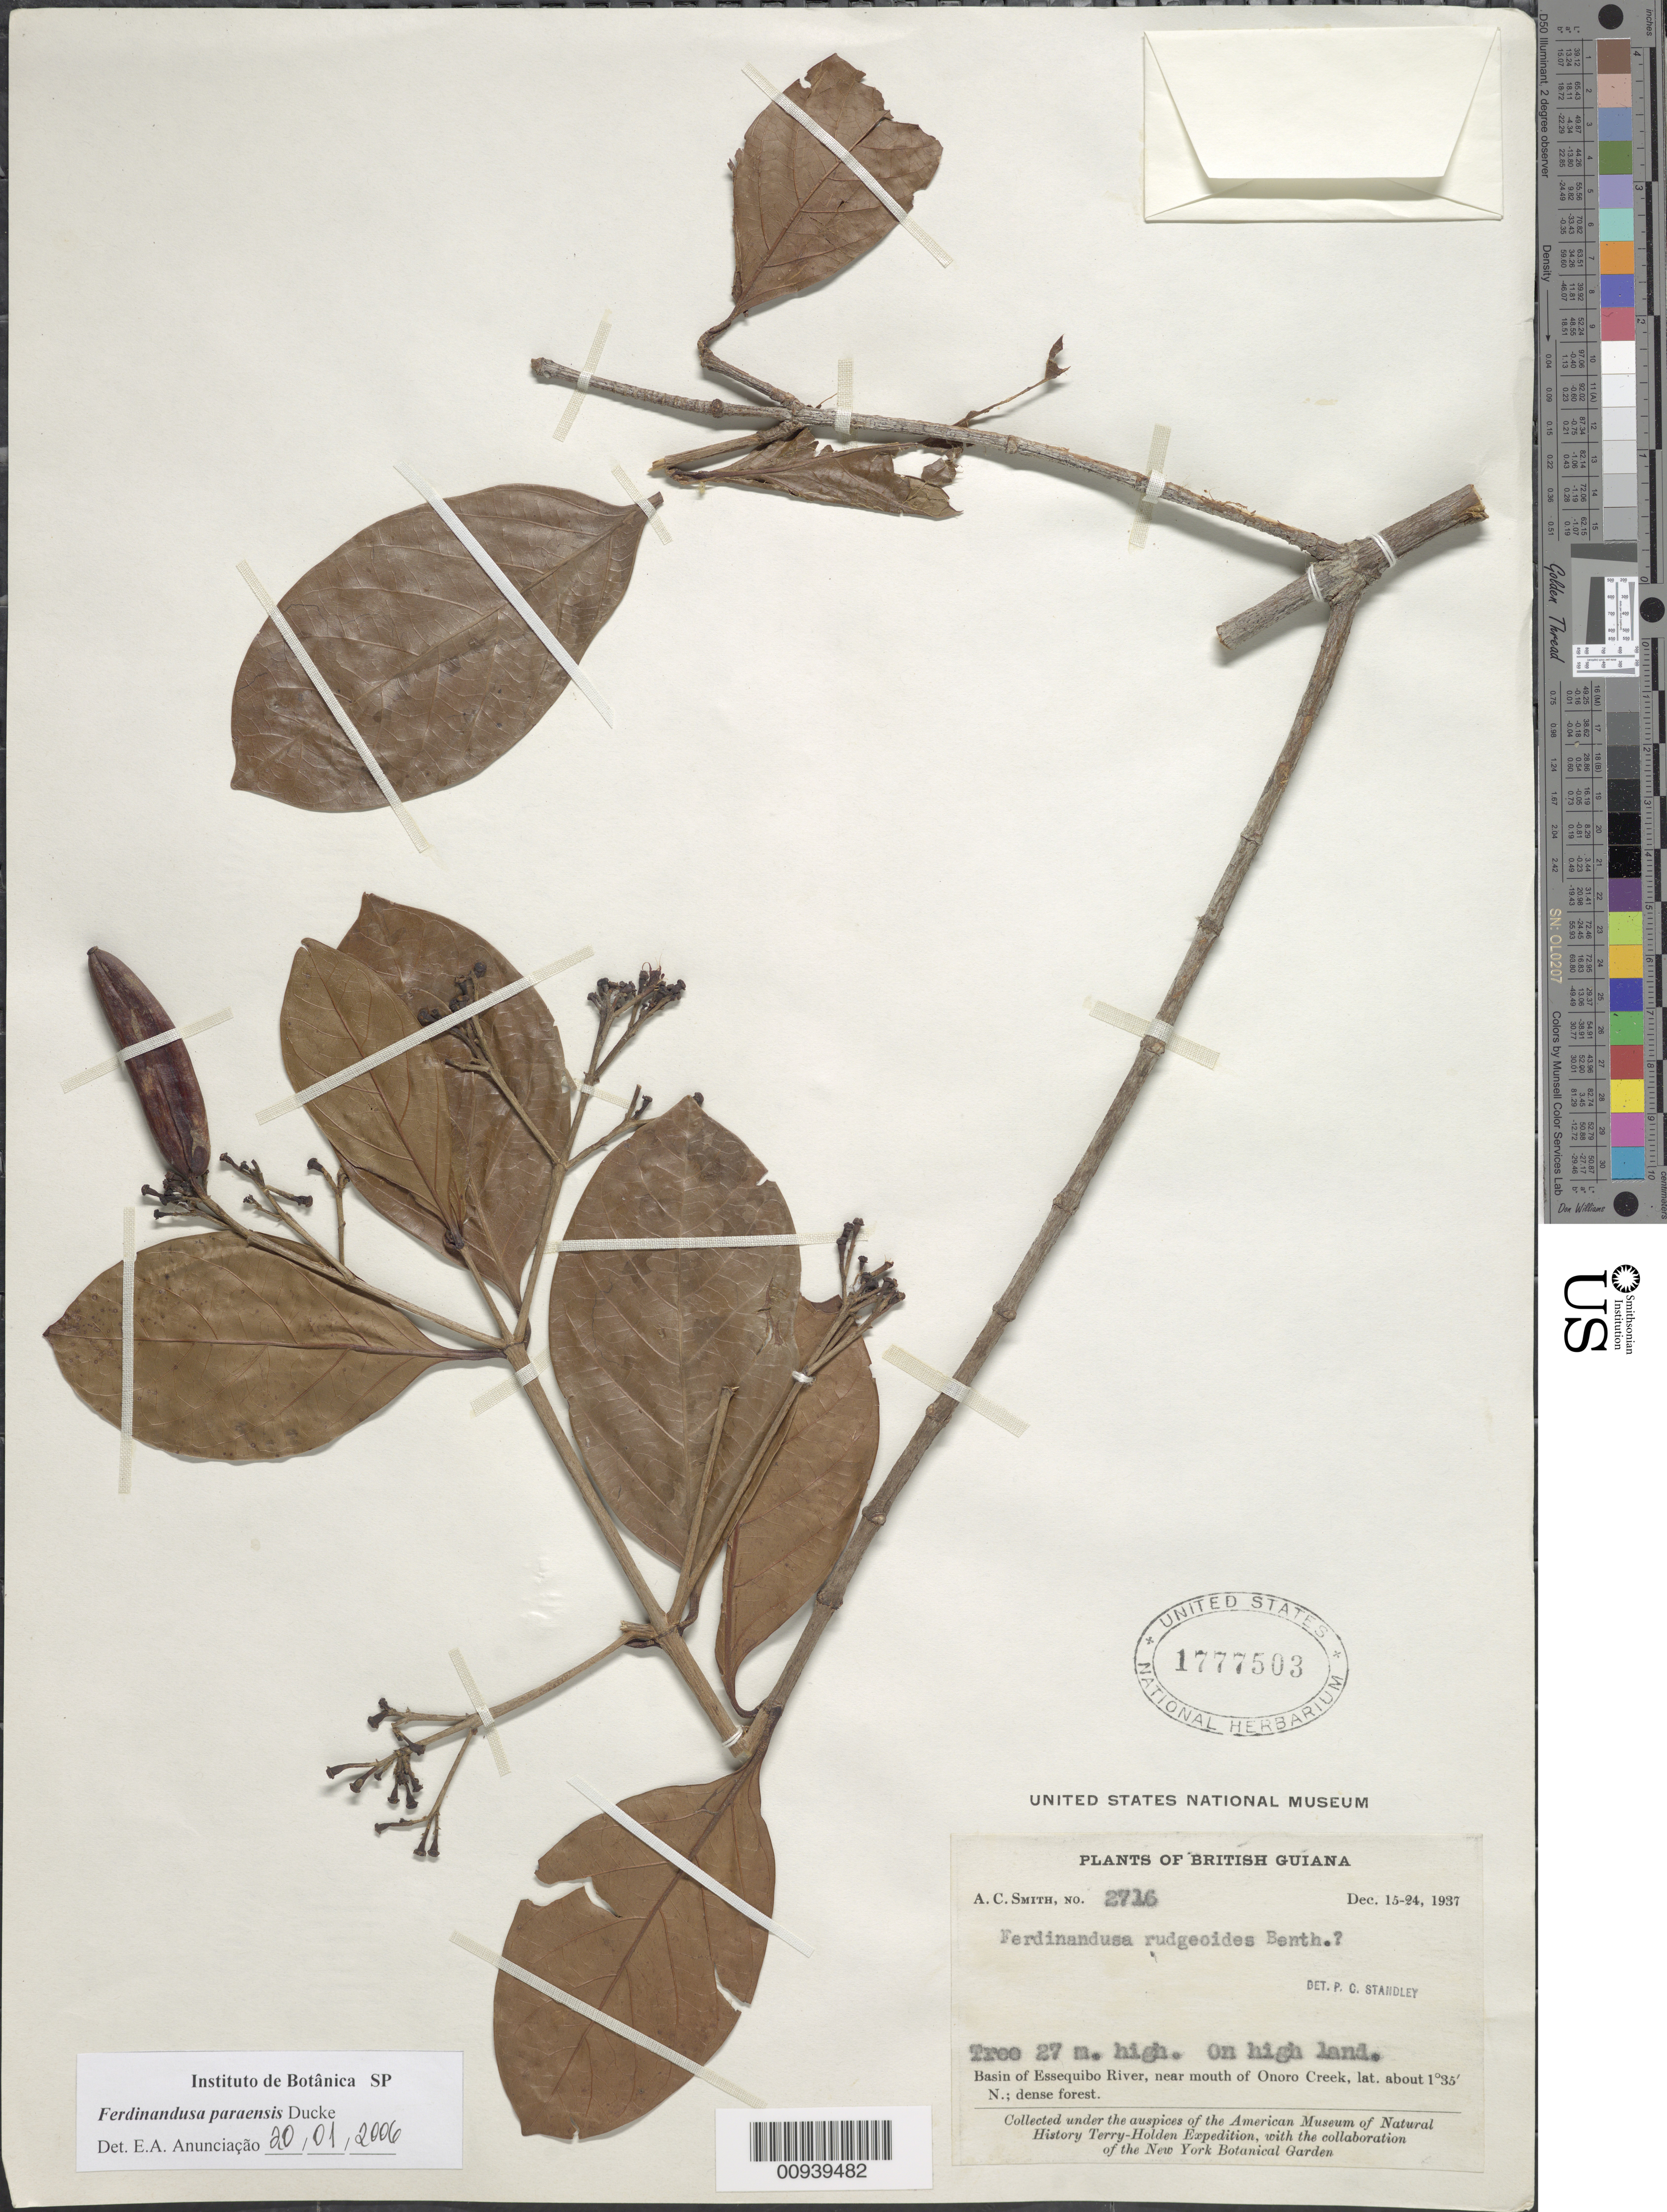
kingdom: Plantae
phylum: Tracheophyta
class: Magnoliopsida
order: Gentianales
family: Rubiaceae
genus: Ferdinandusa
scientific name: Ferdinandusa paraensis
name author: Ducke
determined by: Anunciação, E. A. d.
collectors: A. C. Smith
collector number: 2716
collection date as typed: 15-Dec-37 to 24-Dec-37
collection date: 1937-12-15/1937-12-24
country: Guyana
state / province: U. Takutu-U. Essequibo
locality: Onoro Creek (near mouth), Essequibo River basin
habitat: High land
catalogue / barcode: US 1777503